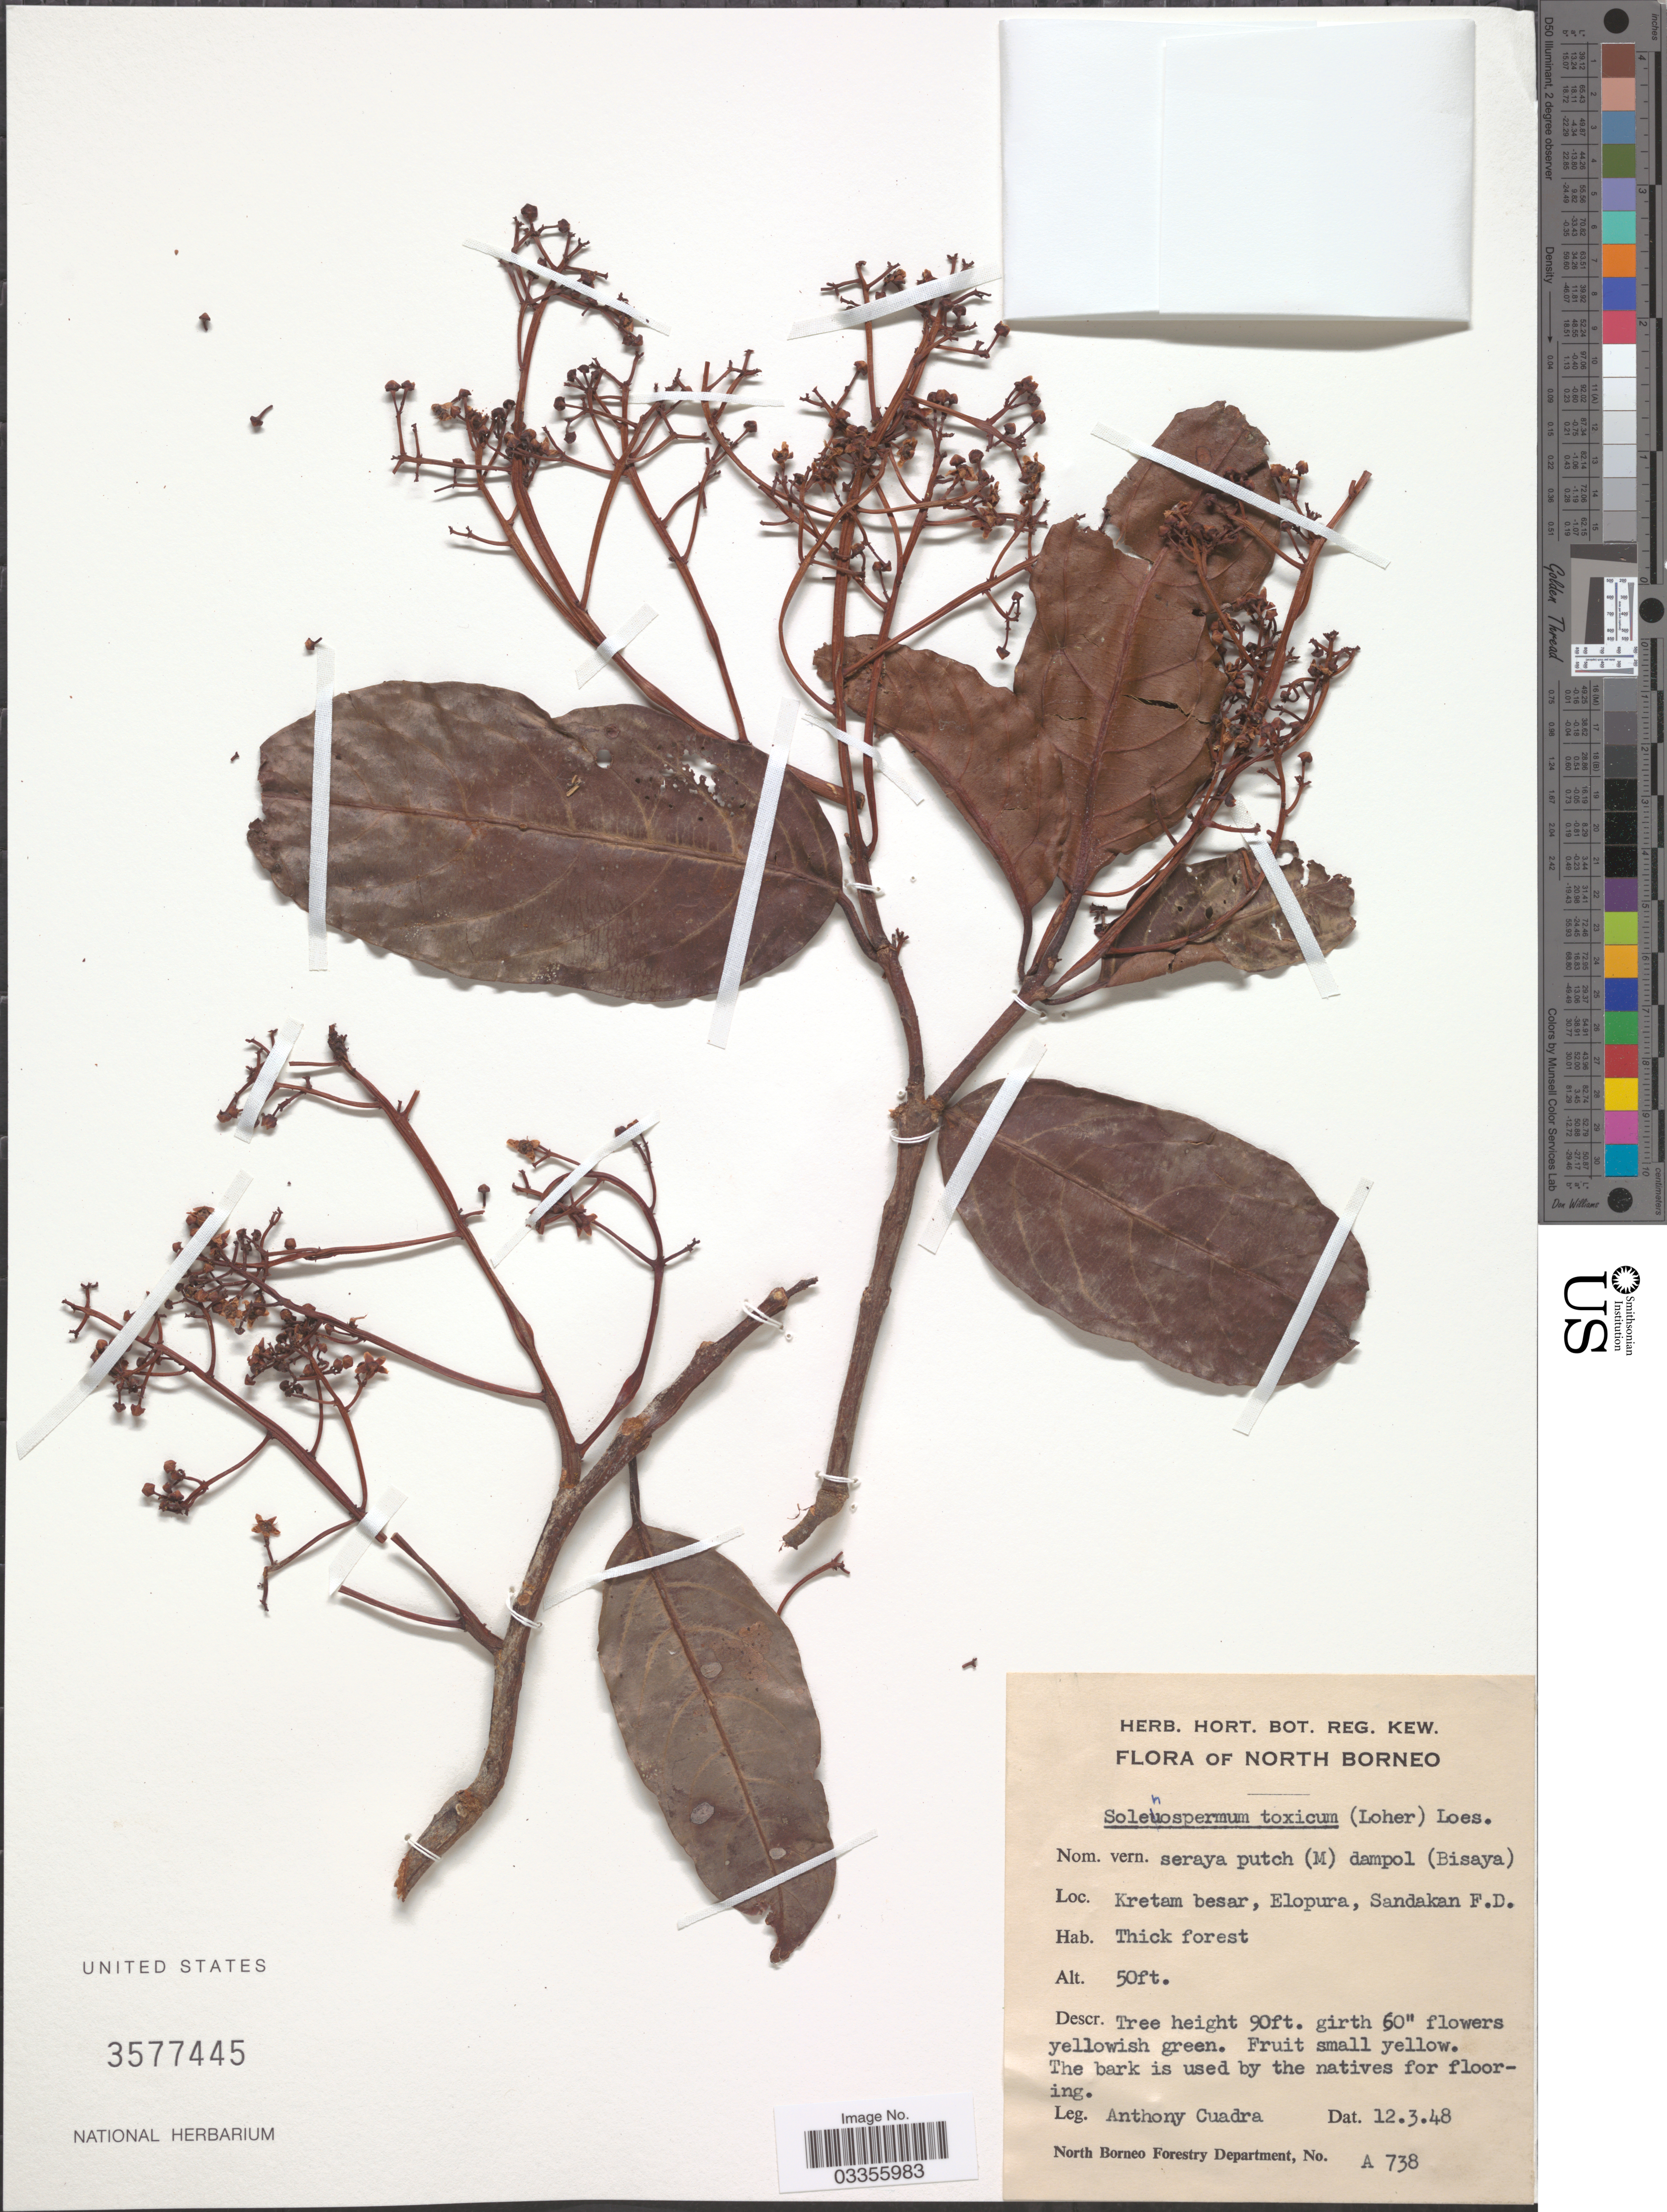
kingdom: Plantae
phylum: Tracheophyta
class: Magnoliopsida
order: Celastrales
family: Celastraceae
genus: Lophopetalum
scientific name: Lophopetalum javanicum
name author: (Zoll.) Turcz.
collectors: A. Cuadra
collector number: A738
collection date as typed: Transcribed d/m/y: 12/3/48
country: Malaysia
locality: North Borneo. Kretam besar, Elopura, Sandakan F.D.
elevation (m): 15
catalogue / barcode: US 3577445